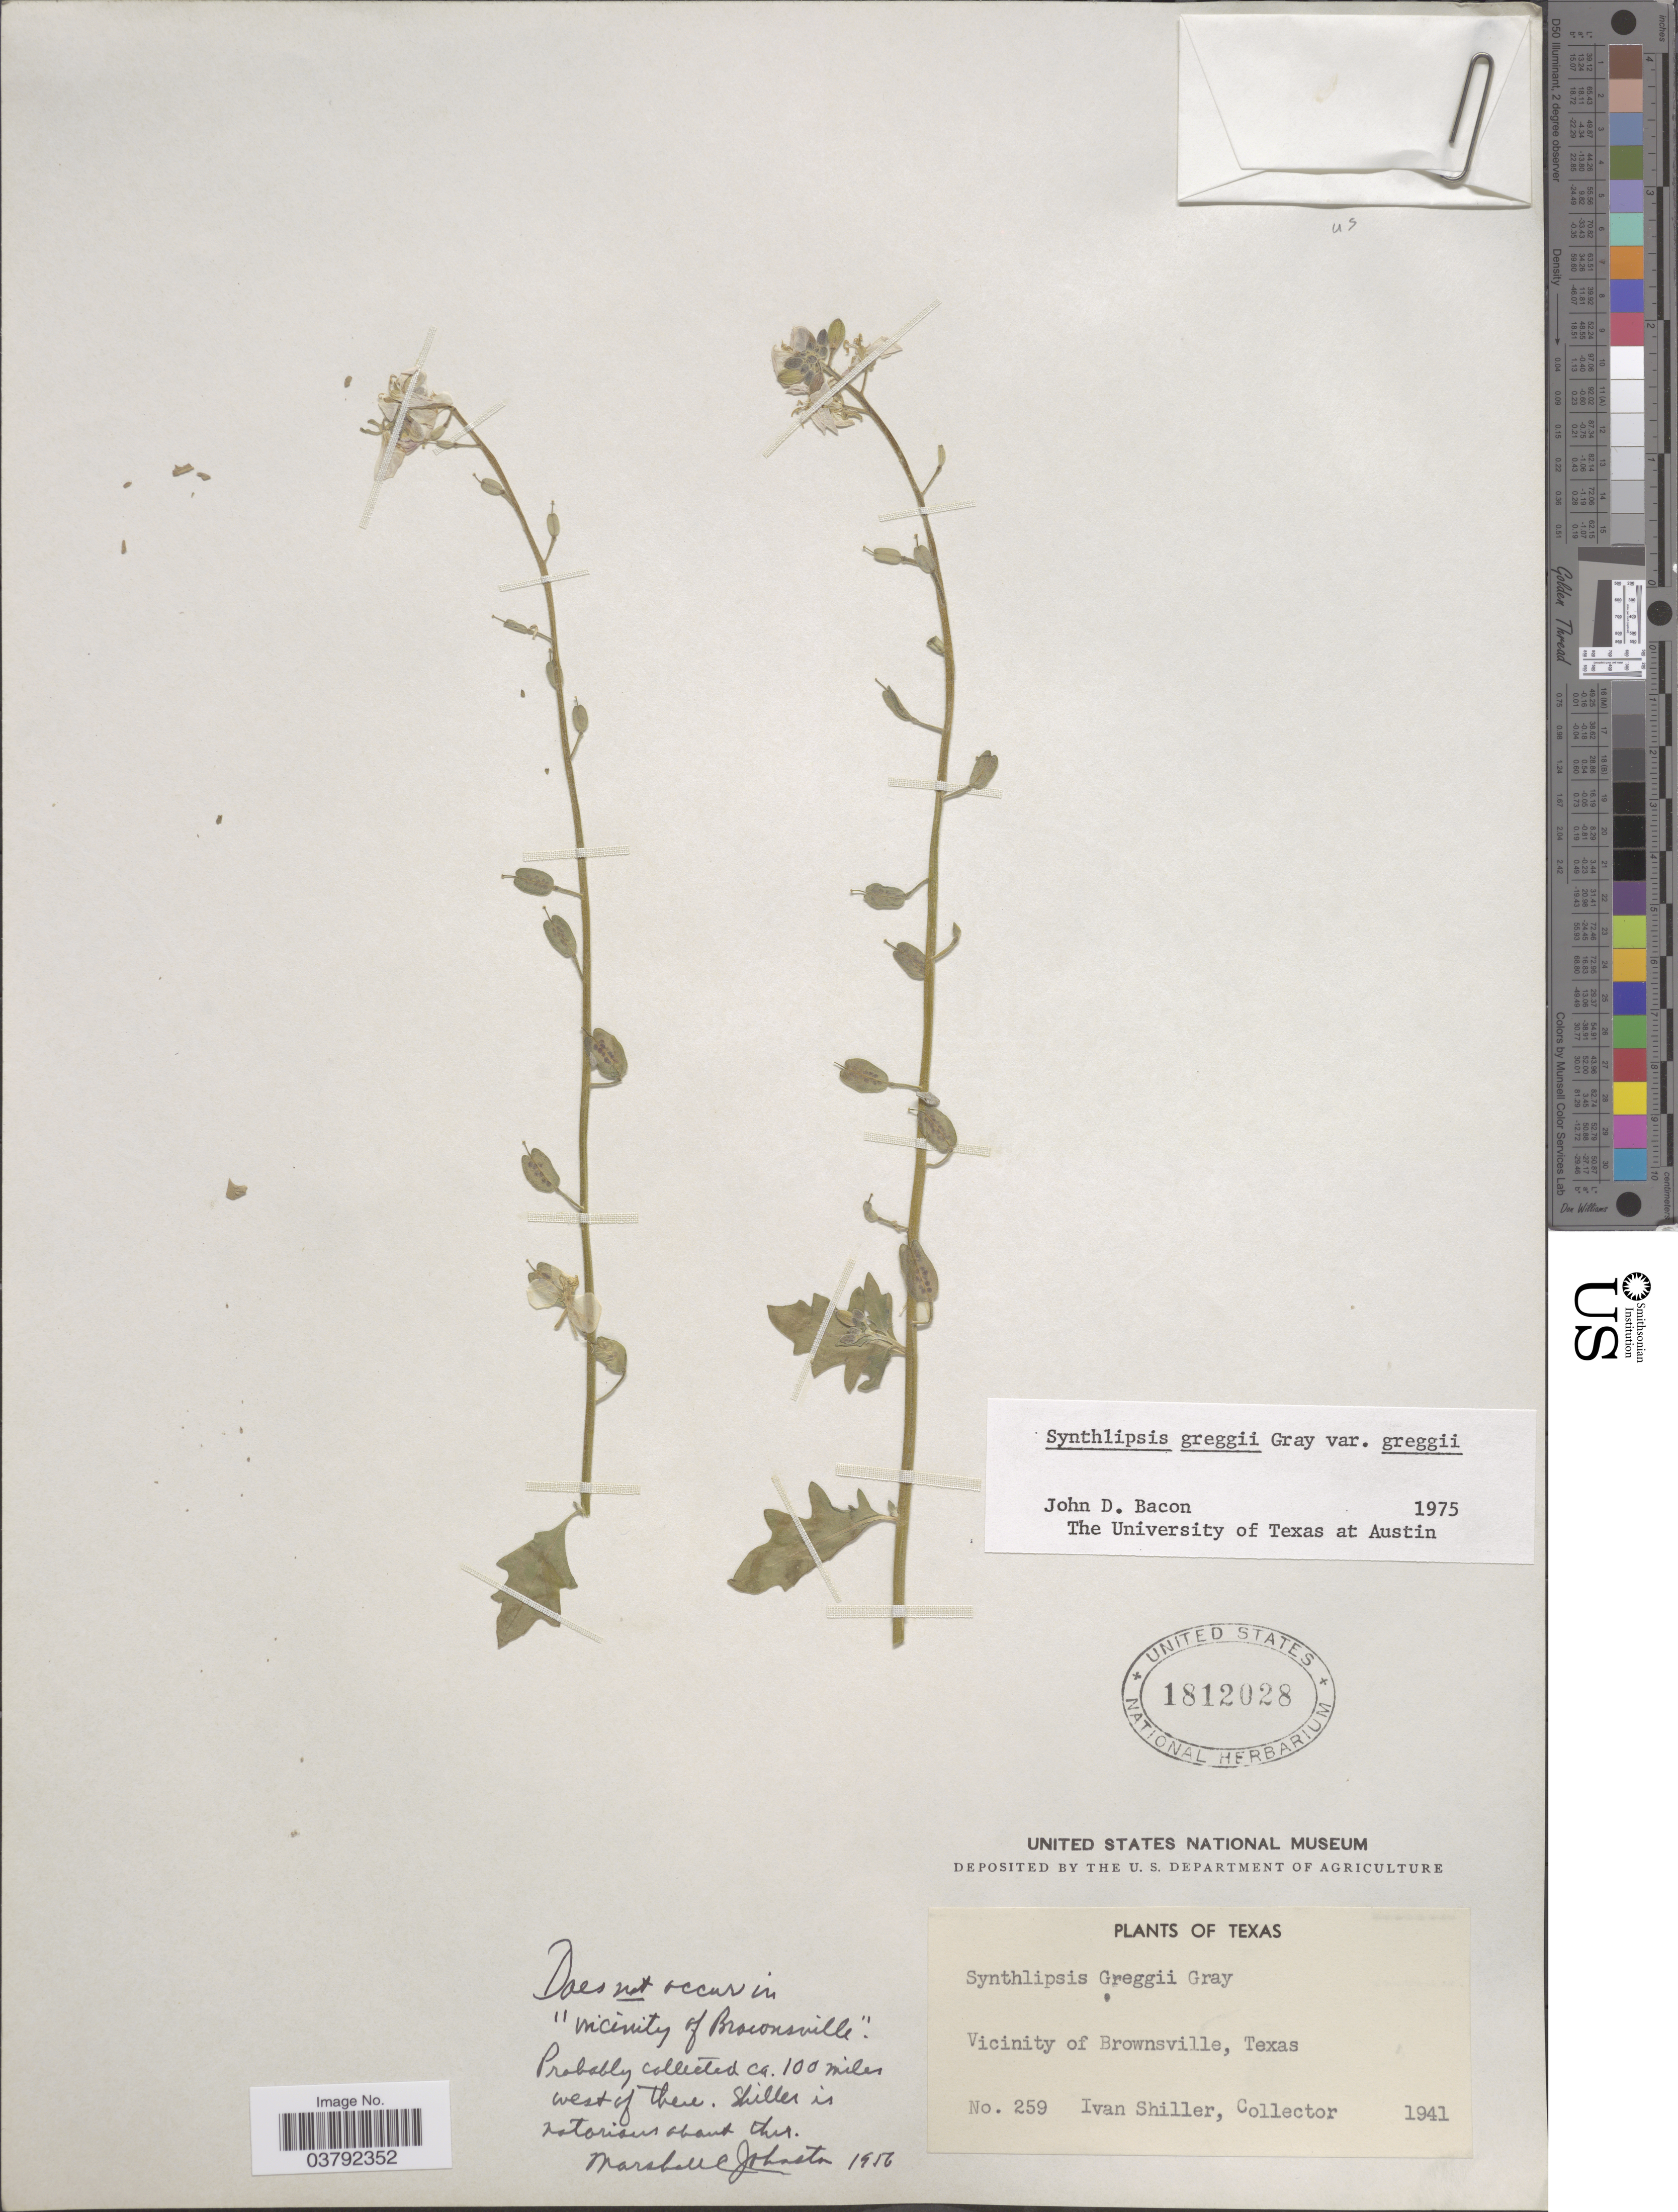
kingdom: Plantae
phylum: Tracheophyta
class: Magnoliopsida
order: Brassicales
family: Brassicaceae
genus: Synthlipsis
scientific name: Synthlipsis greggii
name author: A. Gray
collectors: I. Shiller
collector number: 259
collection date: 1941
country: United States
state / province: Texas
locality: Vicinity of Brownsville.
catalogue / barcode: US 1812028